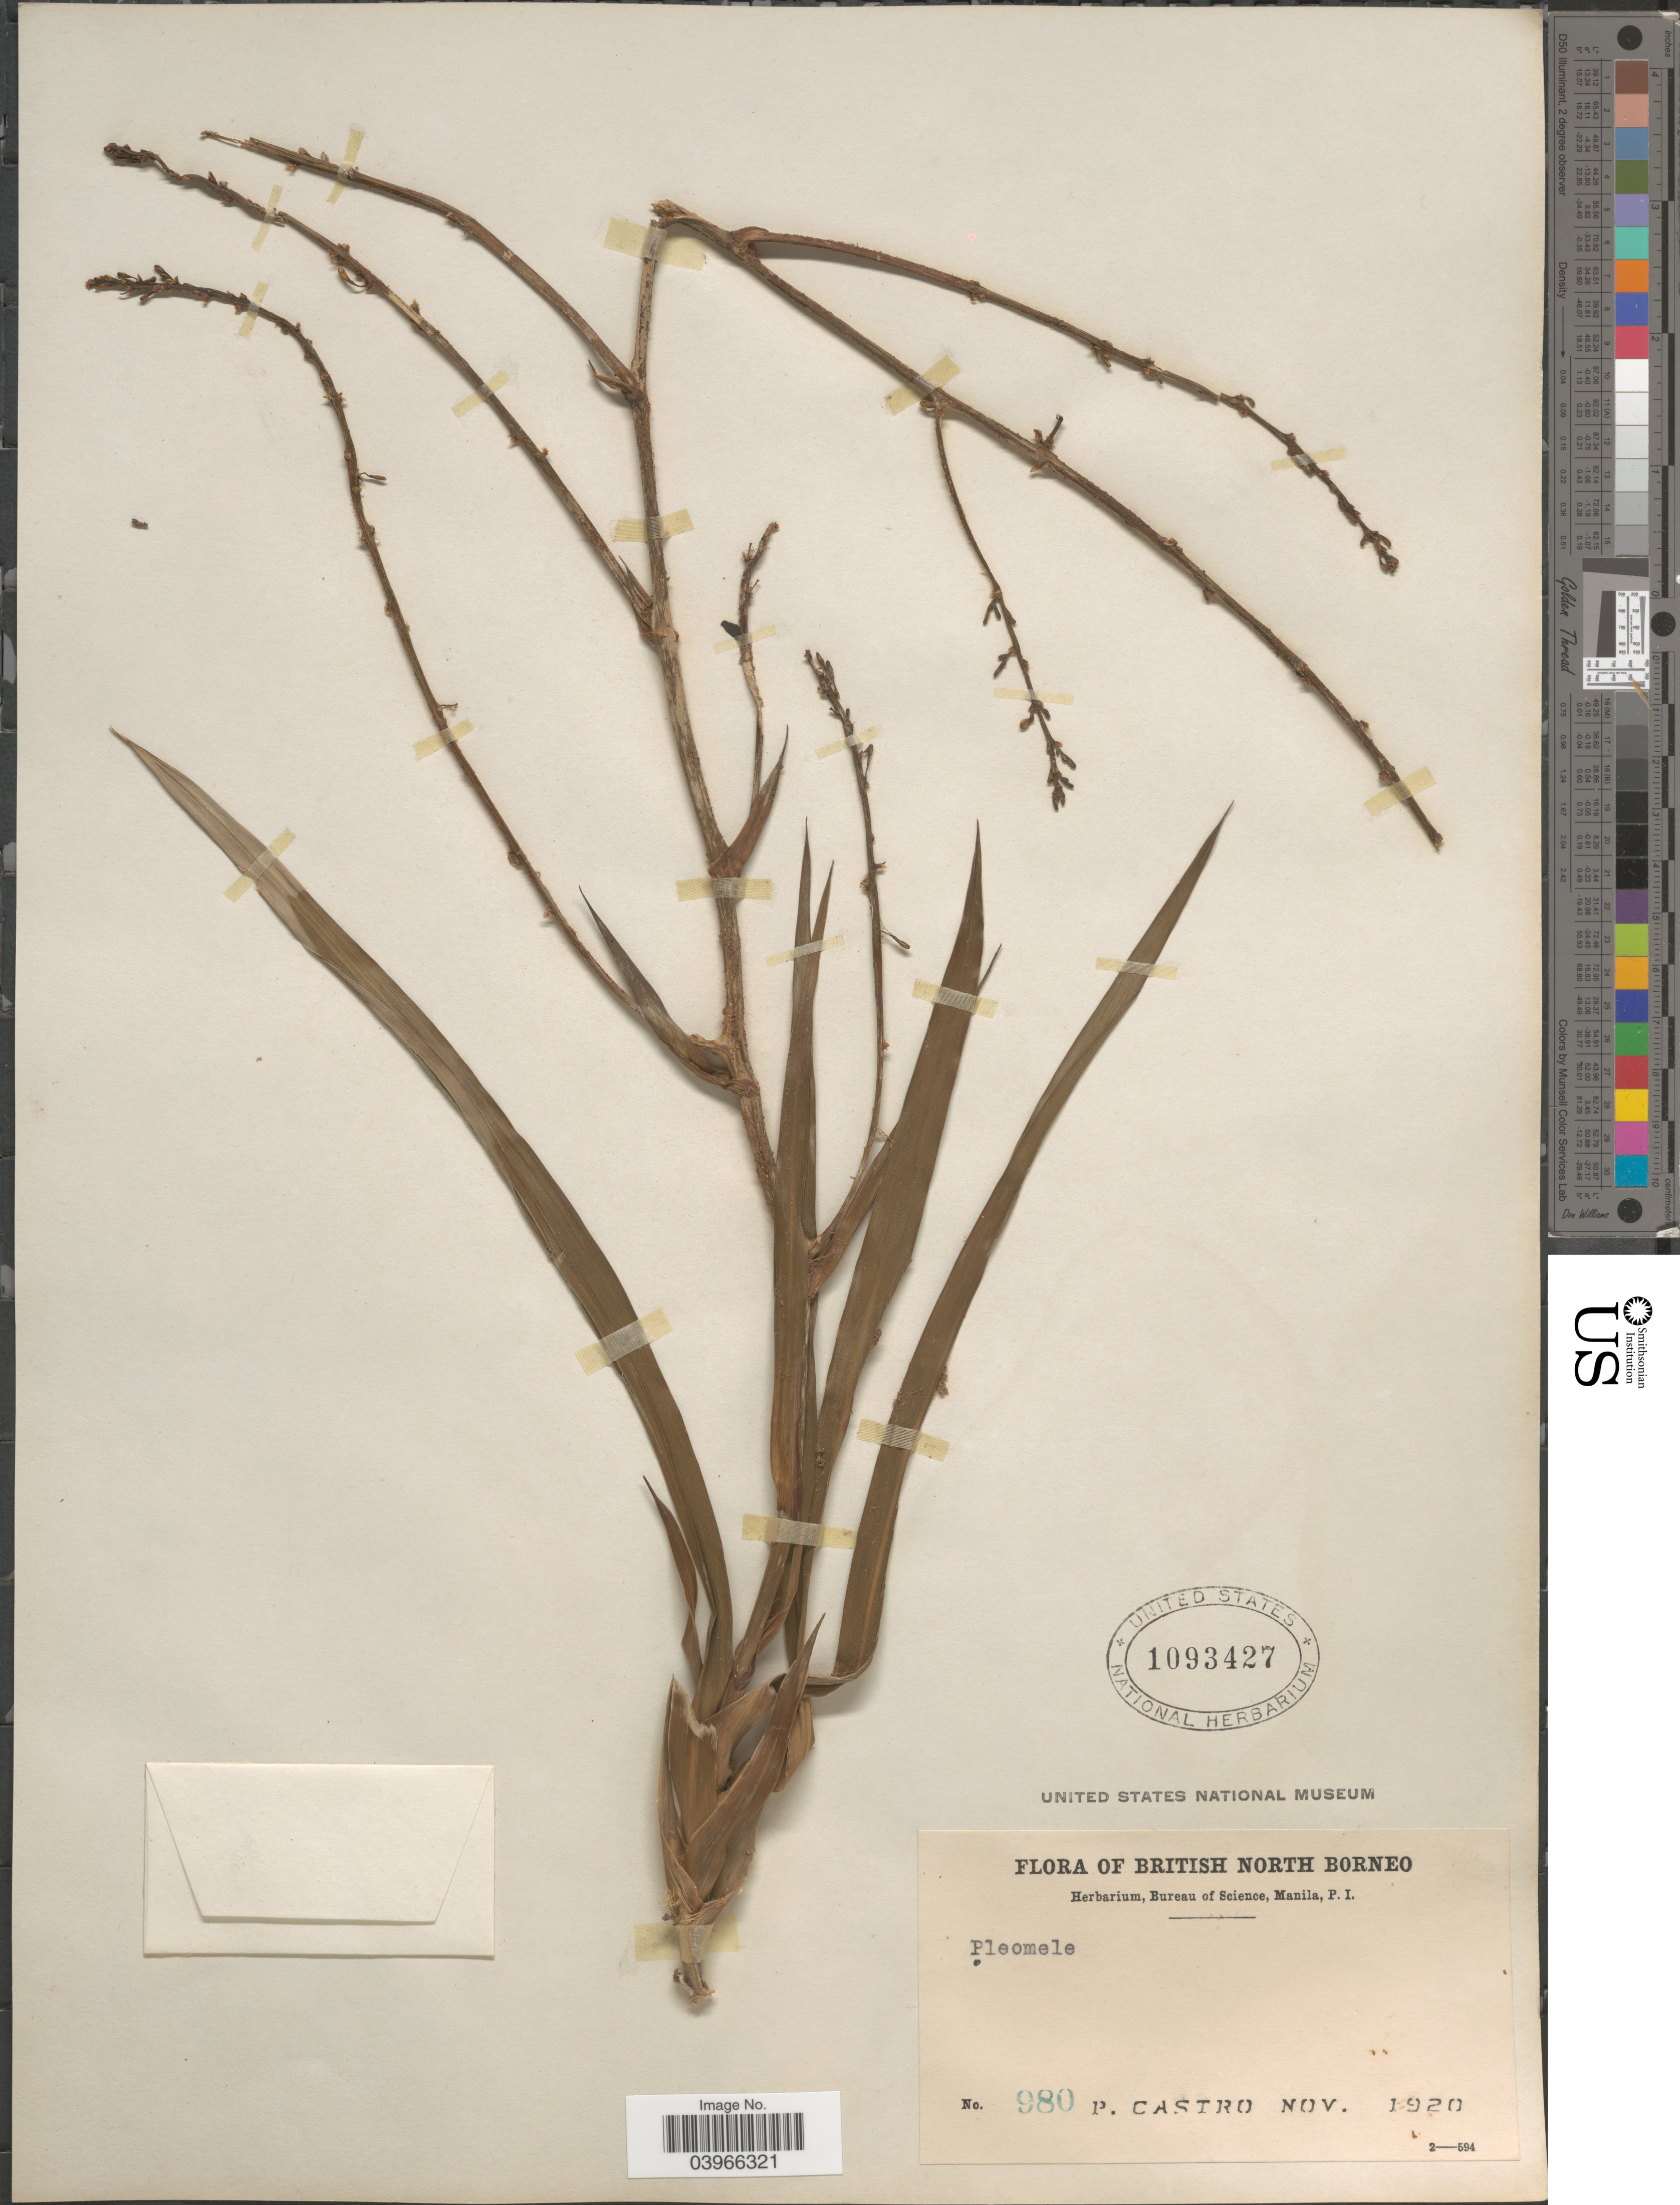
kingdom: Plantae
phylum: Tracheophyta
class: Liliopsida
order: Asparagales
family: Asparagaceae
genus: Dracaena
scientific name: Dracaena sp.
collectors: P. Castro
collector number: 980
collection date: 1920-11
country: Malaysia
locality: British North Borneo.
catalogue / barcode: US 1093427